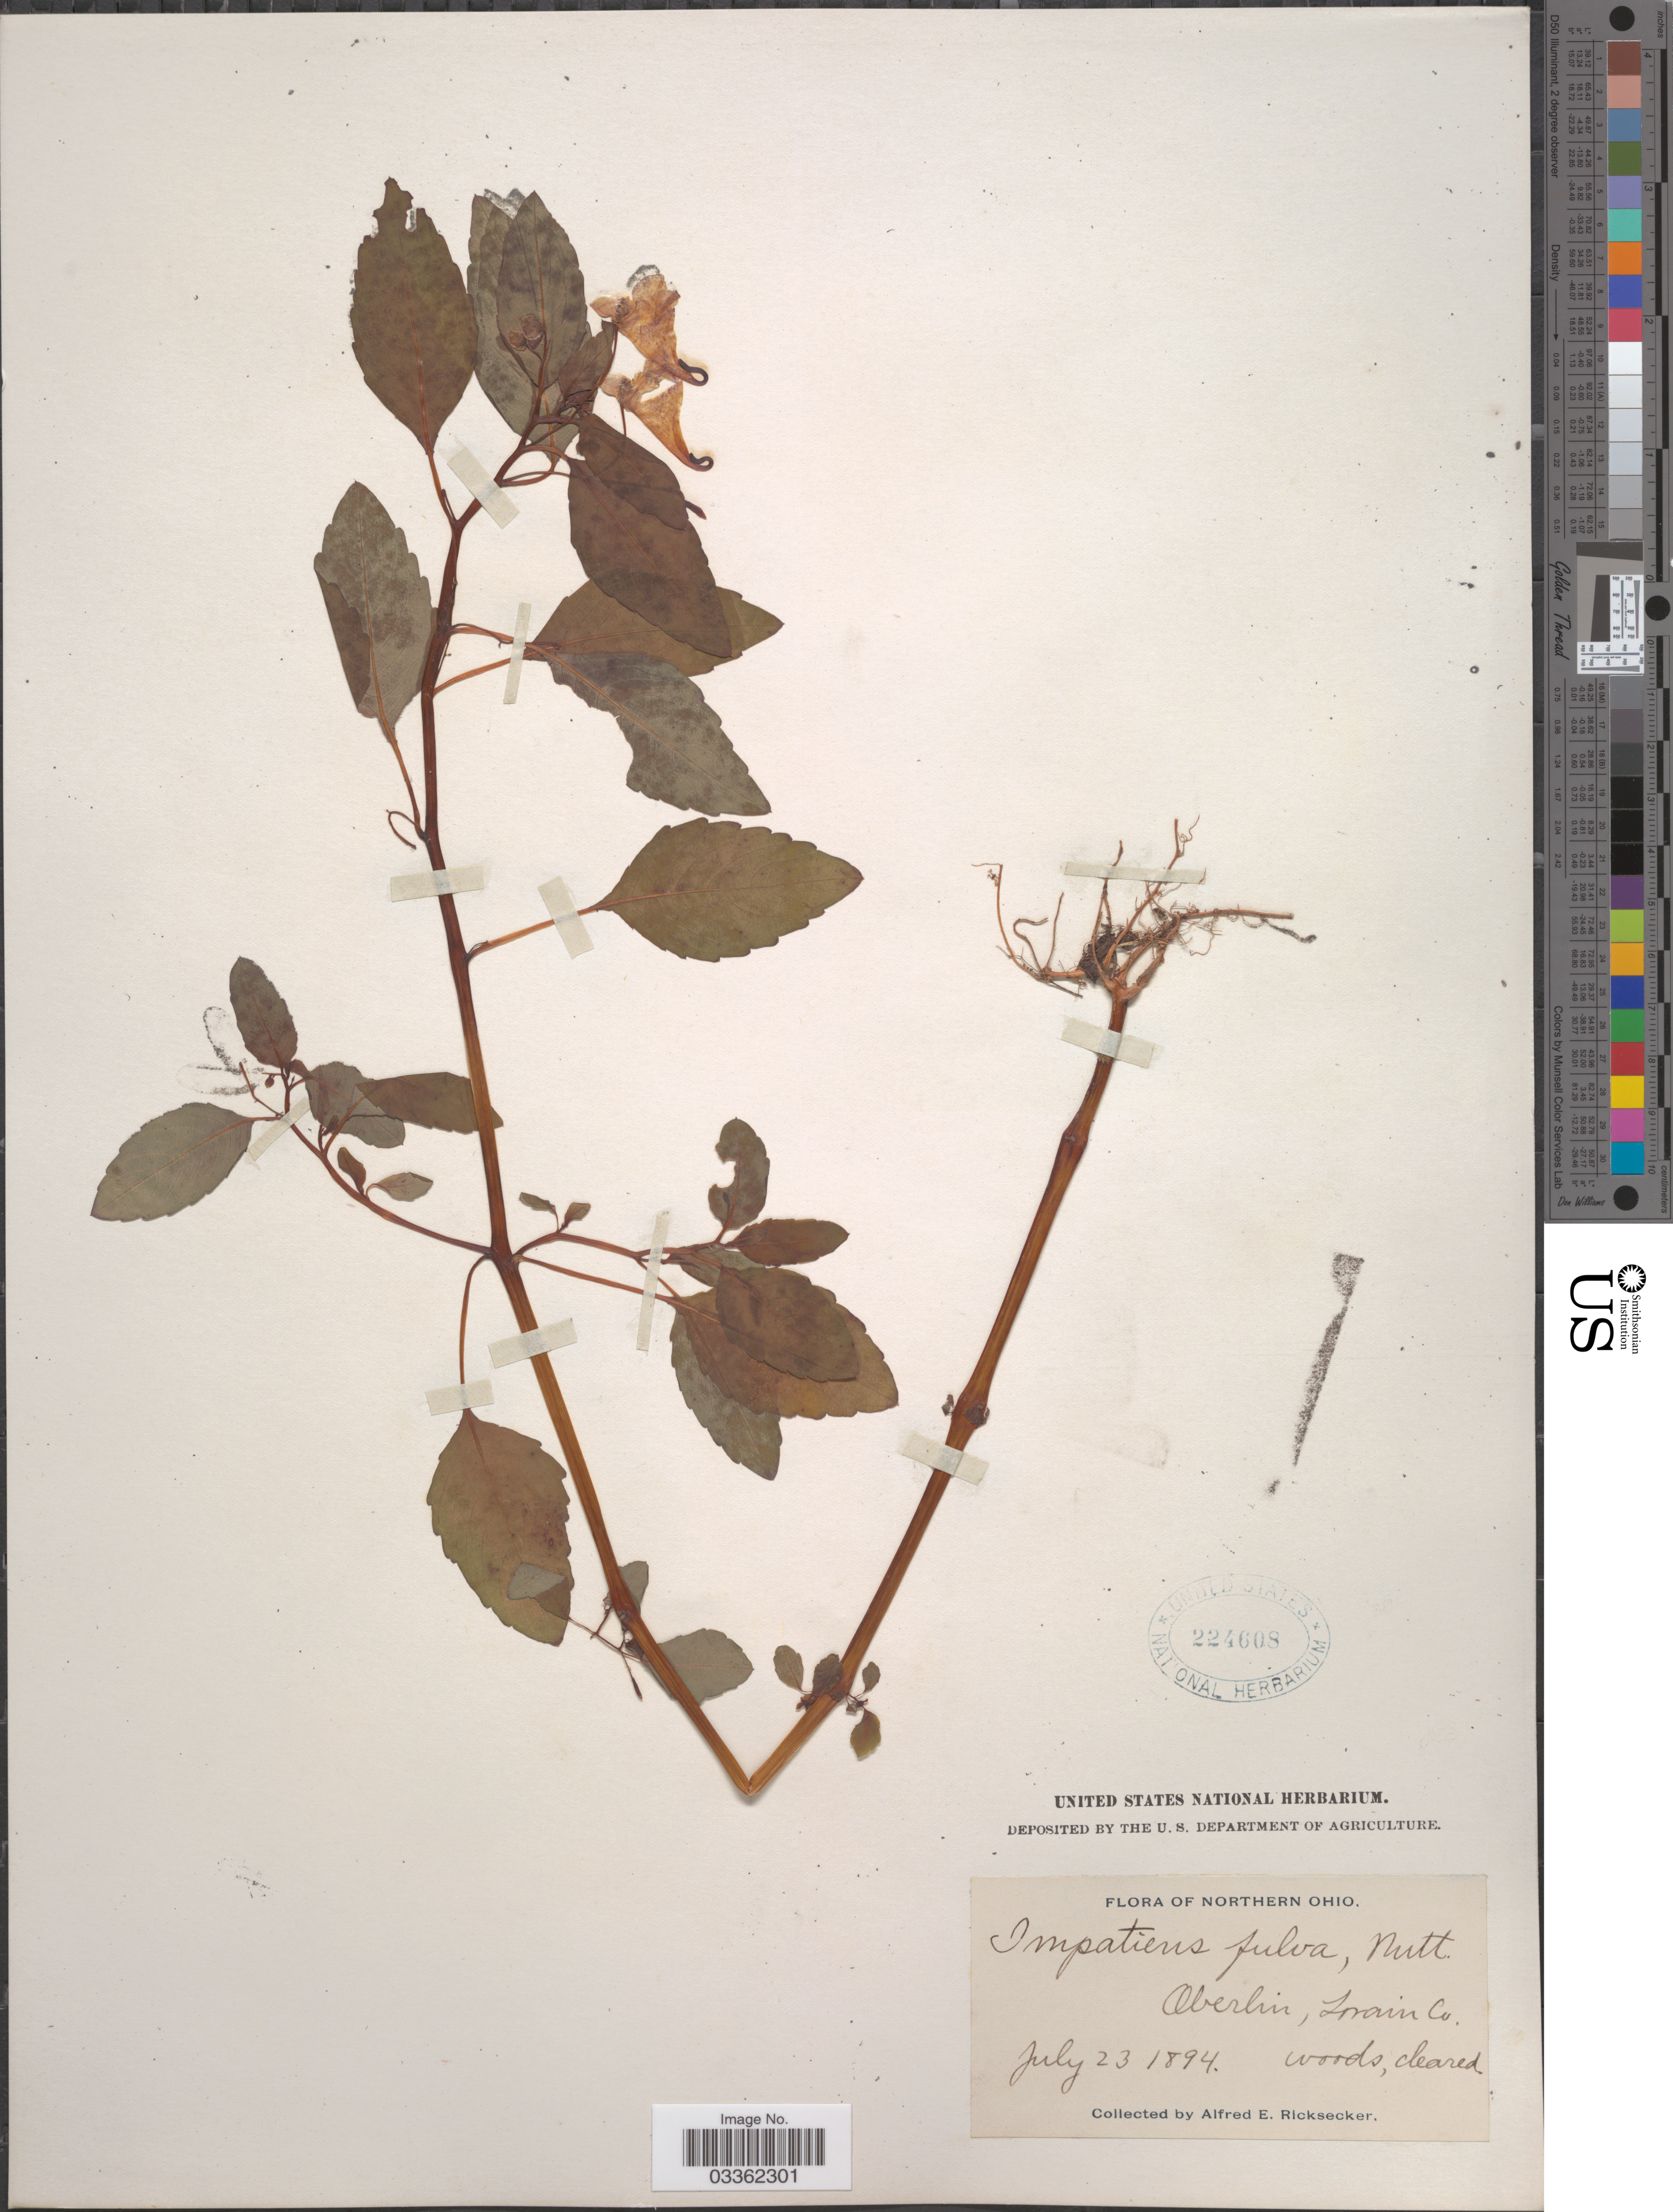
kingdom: Plantae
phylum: Tracheophyta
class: Magnoliopsida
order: Ericales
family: Balsaminaceae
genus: Impatiens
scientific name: Impatiens capensis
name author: Meerb.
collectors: A. E. Ricksecker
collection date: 1894-07-23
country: United States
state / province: Ohio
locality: Northern Ohio, Oberlin, Lorain Co.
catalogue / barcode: US 224608